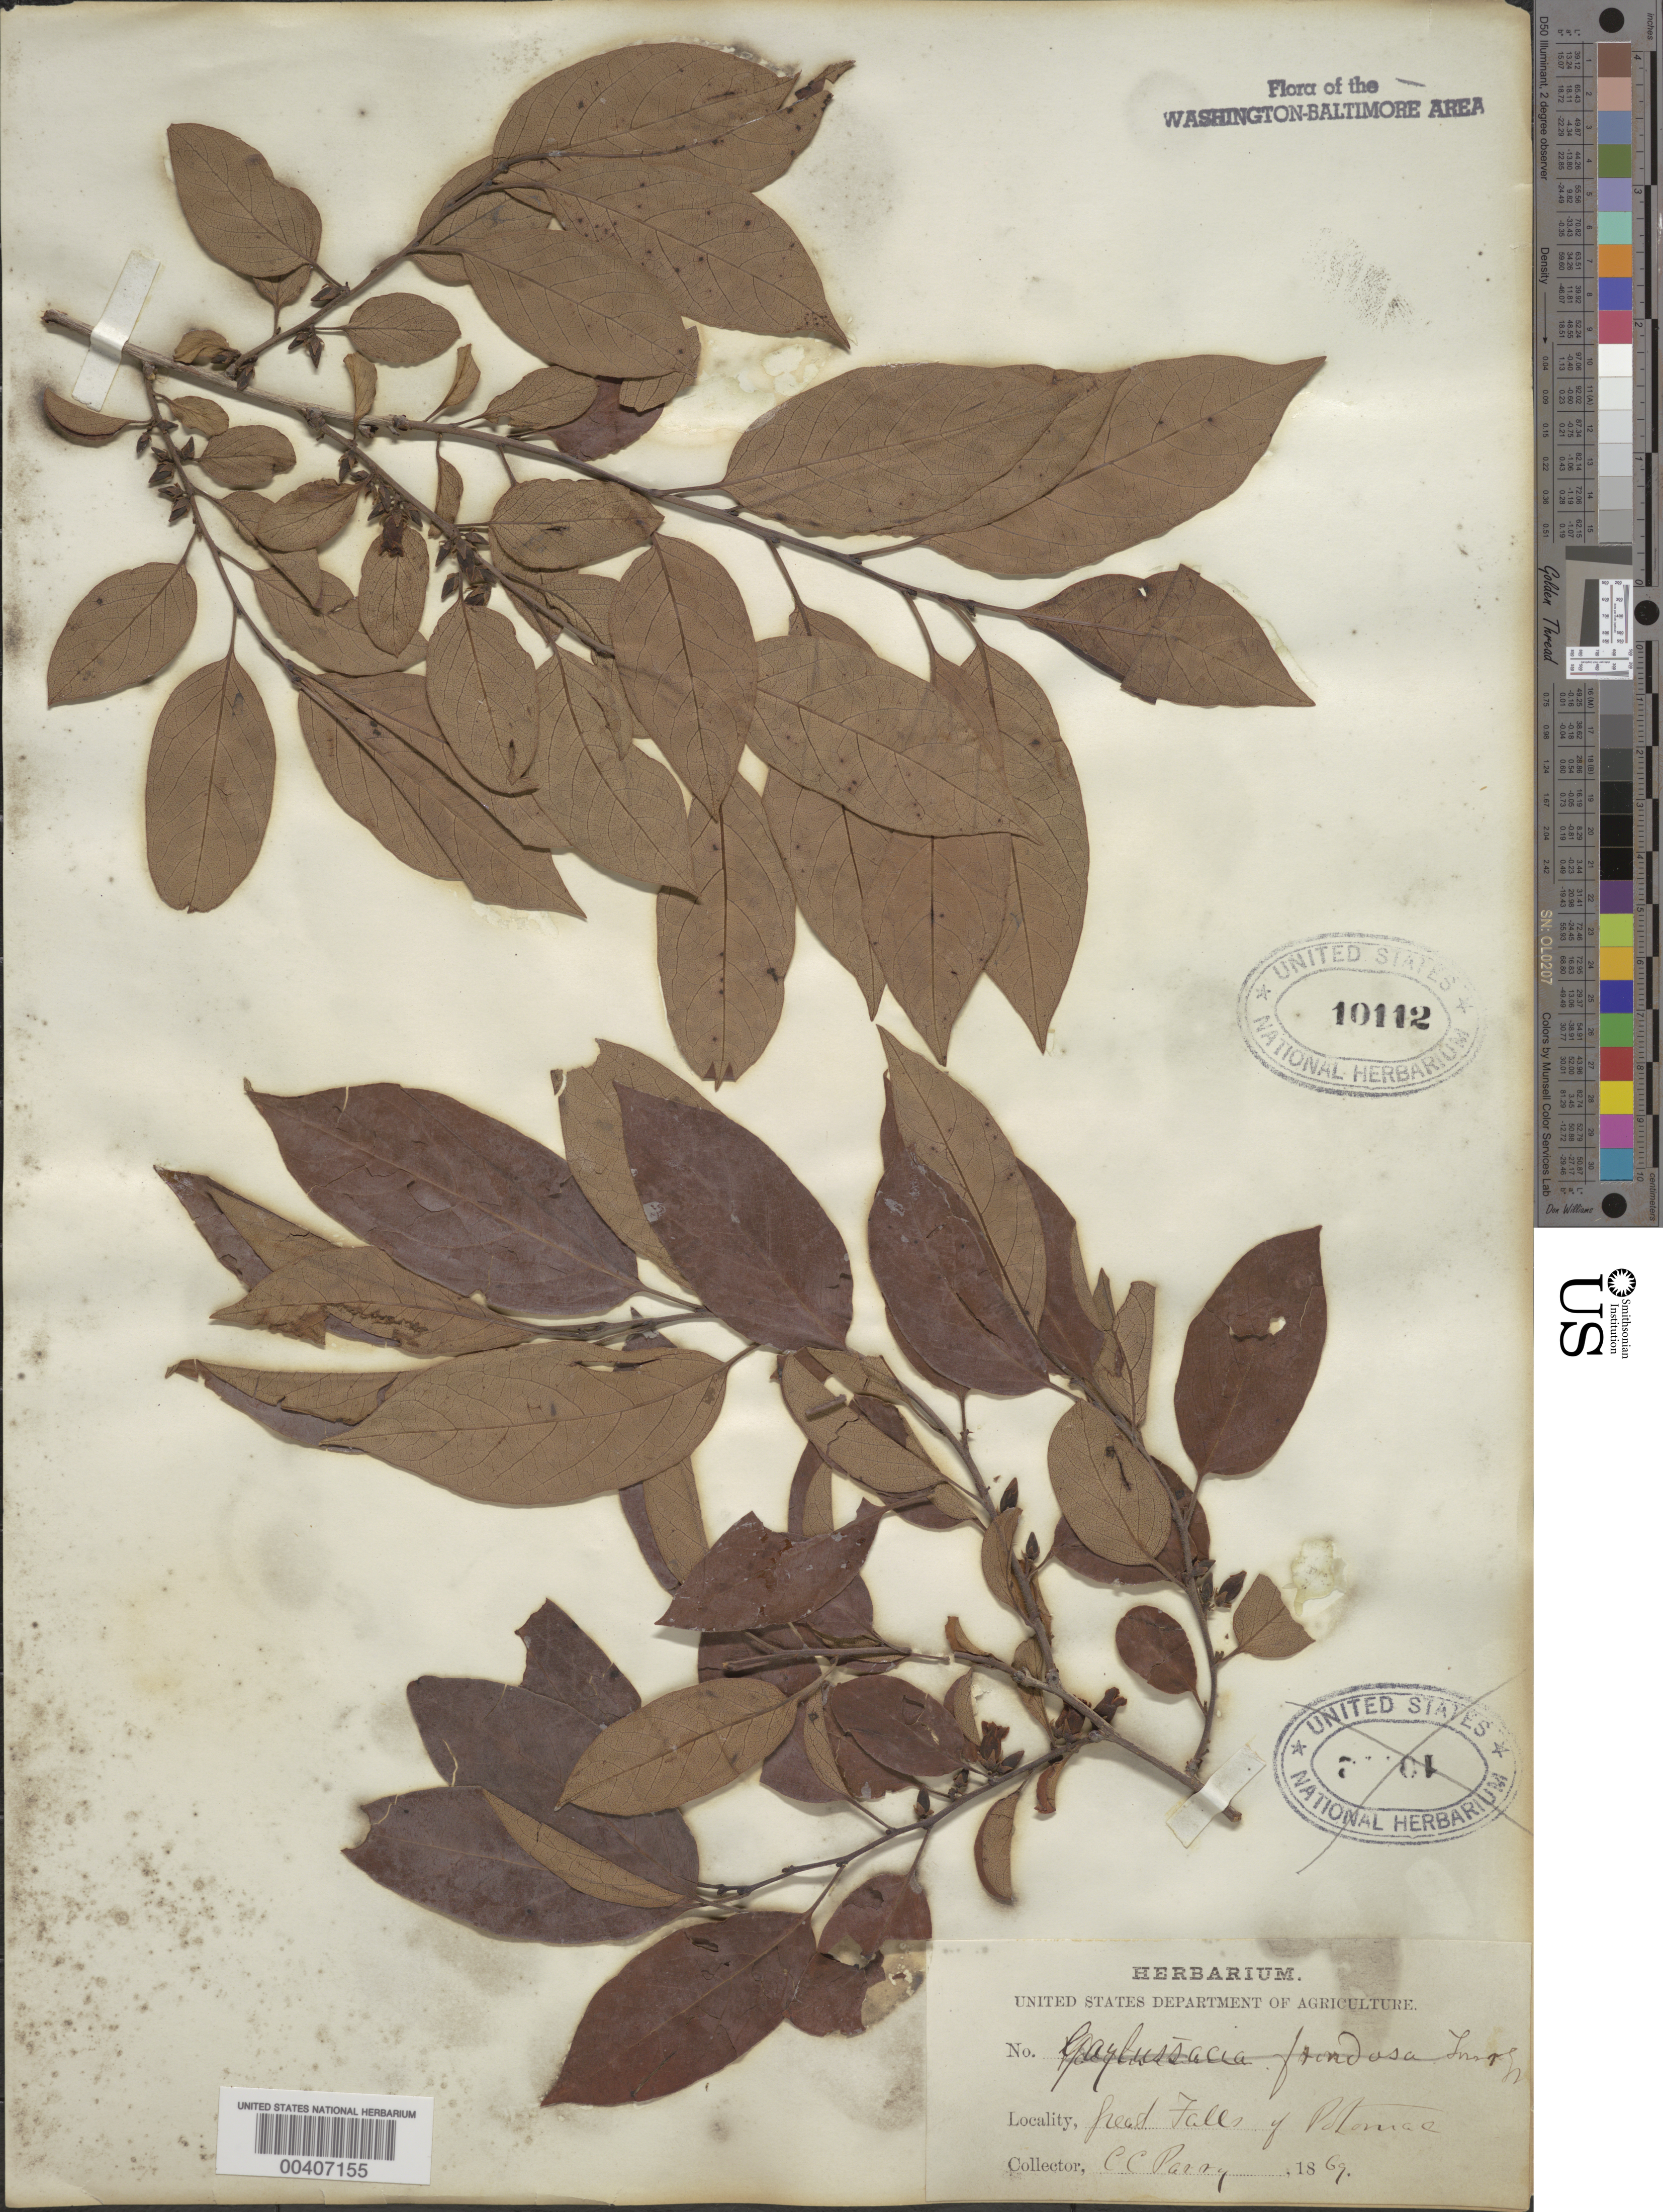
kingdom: Plantae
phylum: Tracheophyta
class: Magnoliopsida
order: Ericales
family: Ebenaceae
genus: Diospyros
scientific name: Diospyros virginiana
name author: L.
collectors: C. C. Parry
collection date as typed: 1869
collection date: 1869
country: United States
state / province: Maryland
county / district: Montgomery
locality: Great Falls on Potomac River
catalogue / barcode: US 10112